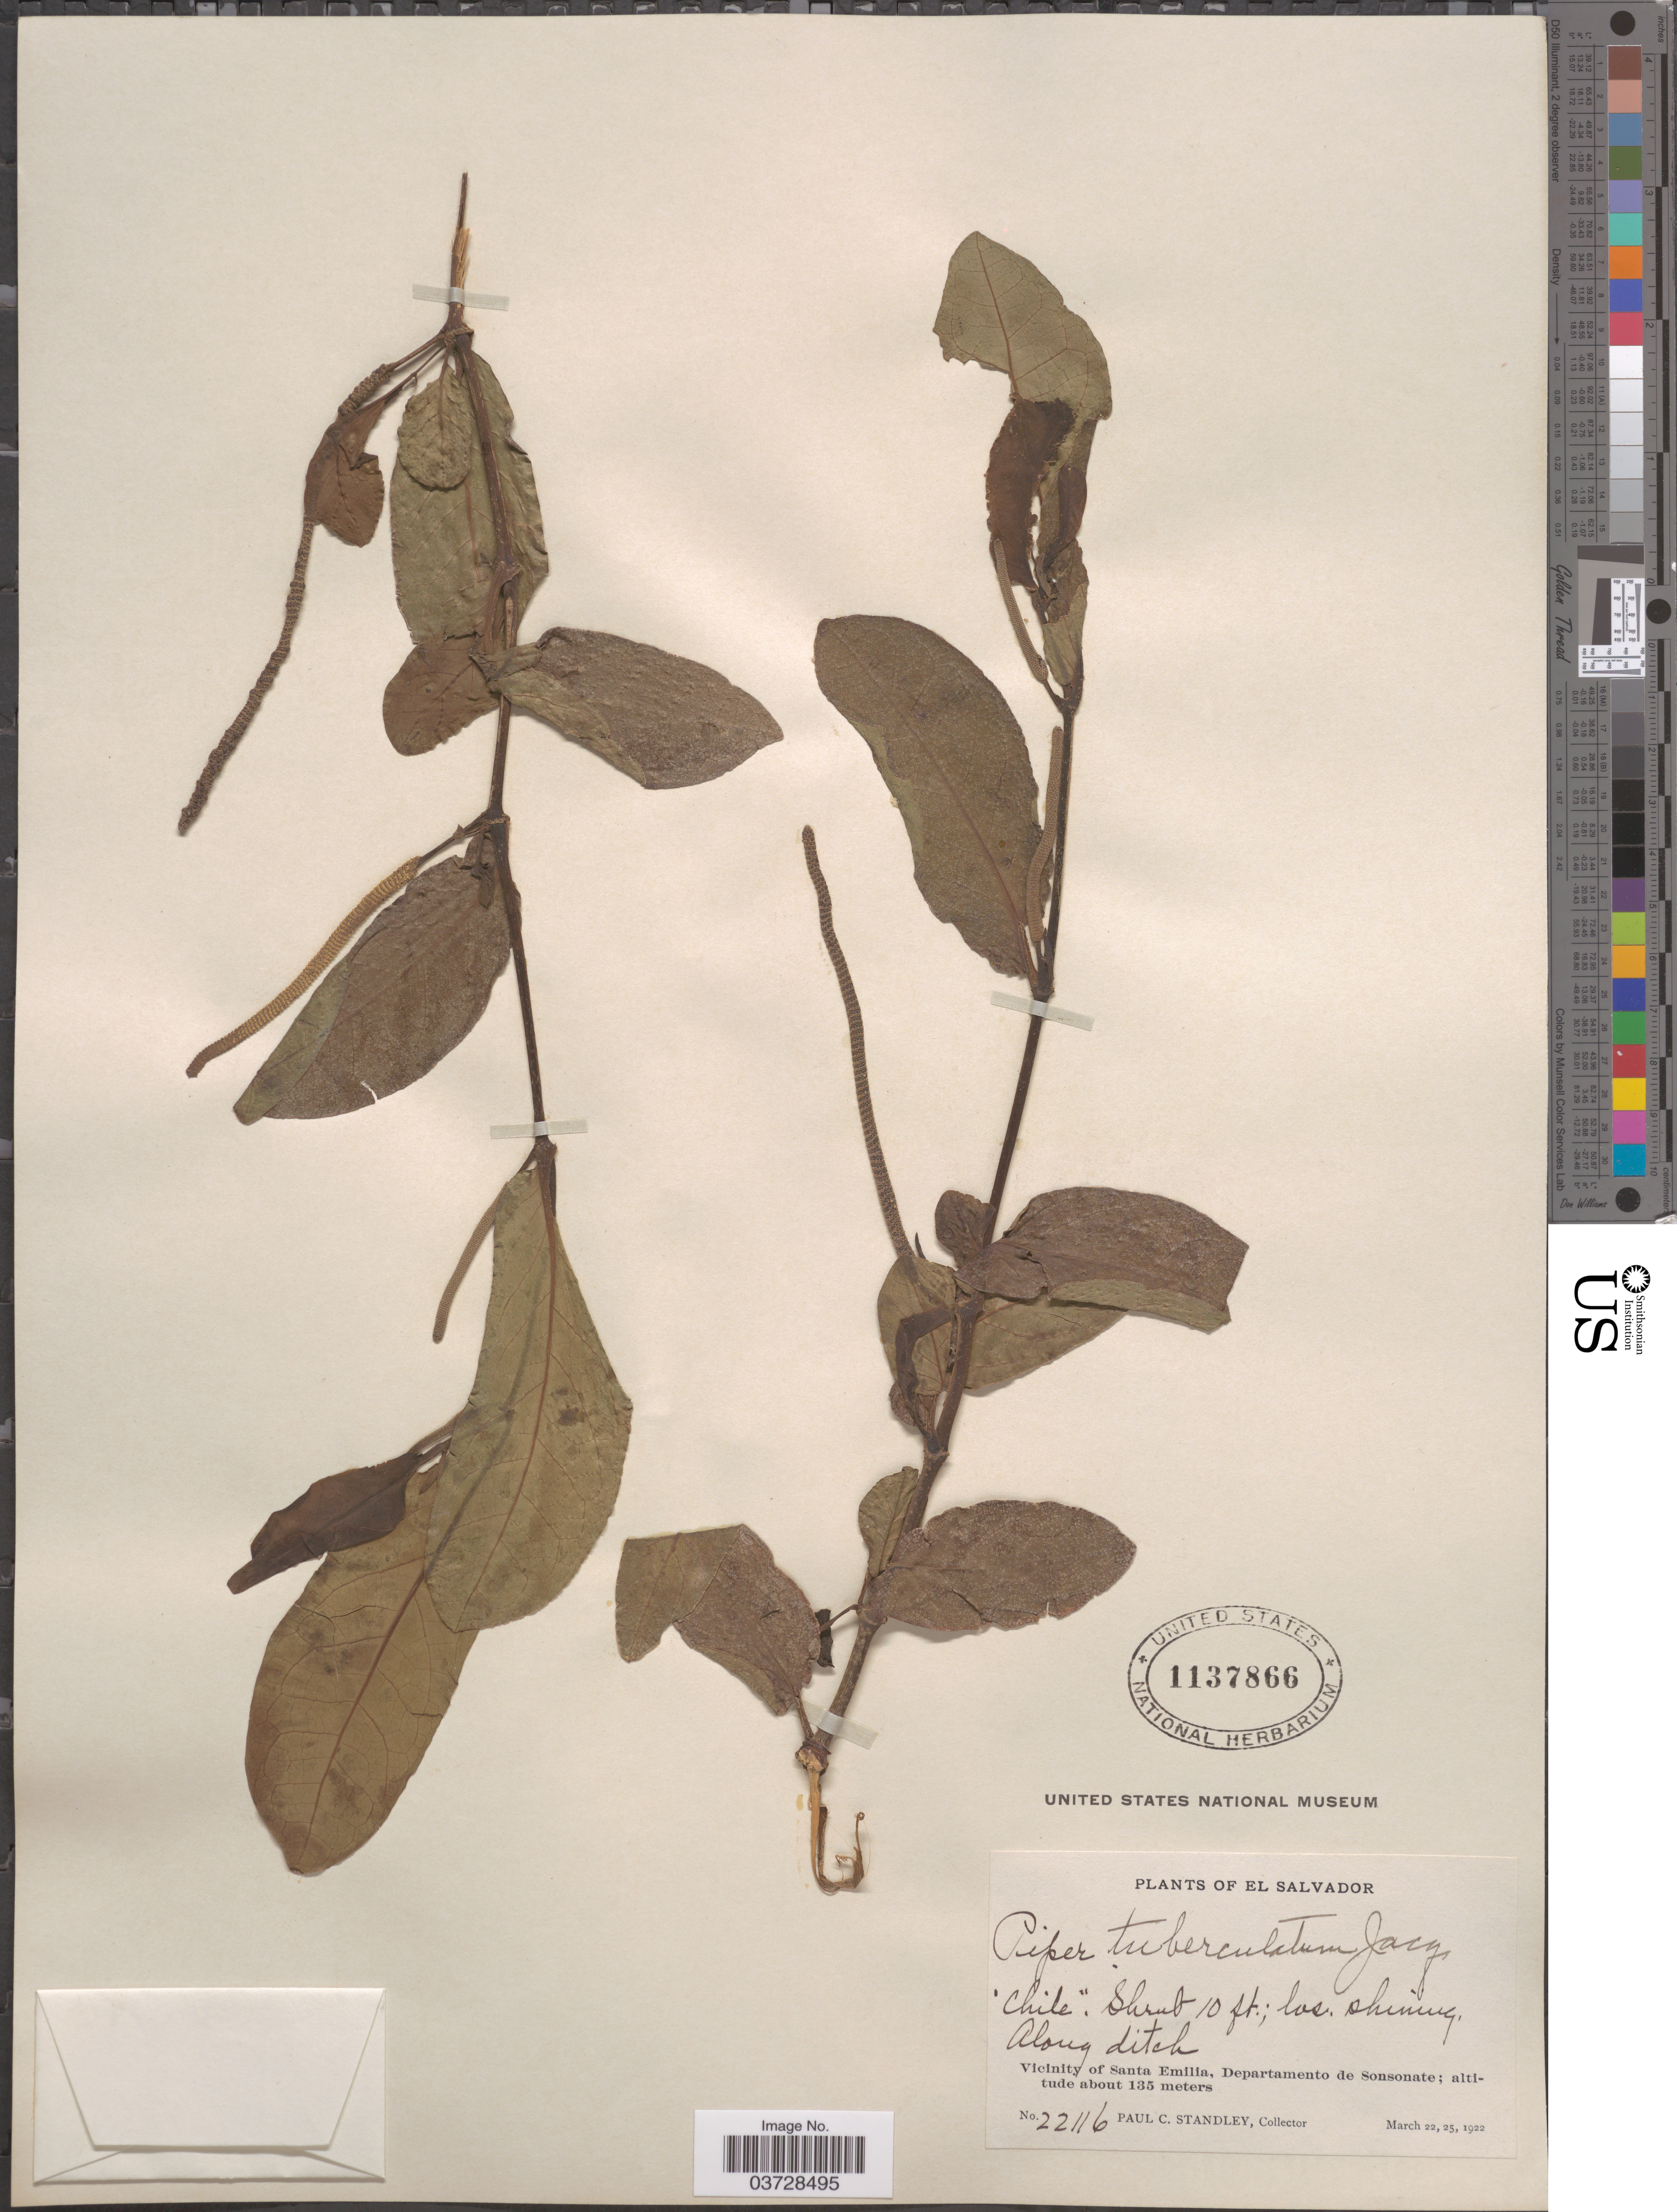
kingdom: Plantae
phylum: Tracheophyta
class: Magnoliopsida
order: Piperales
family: Piperaceae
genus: Piper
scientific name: Piper tuberculatum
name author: Jacq.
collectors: P. C. Standley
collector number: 22116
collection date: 1922-03-22/1922-03-25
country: El Salvador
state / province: Sonsonate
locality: Vicinity of Santa Emilia, Departamento de Sonsonate.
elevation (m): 135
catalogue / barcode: US 1137866